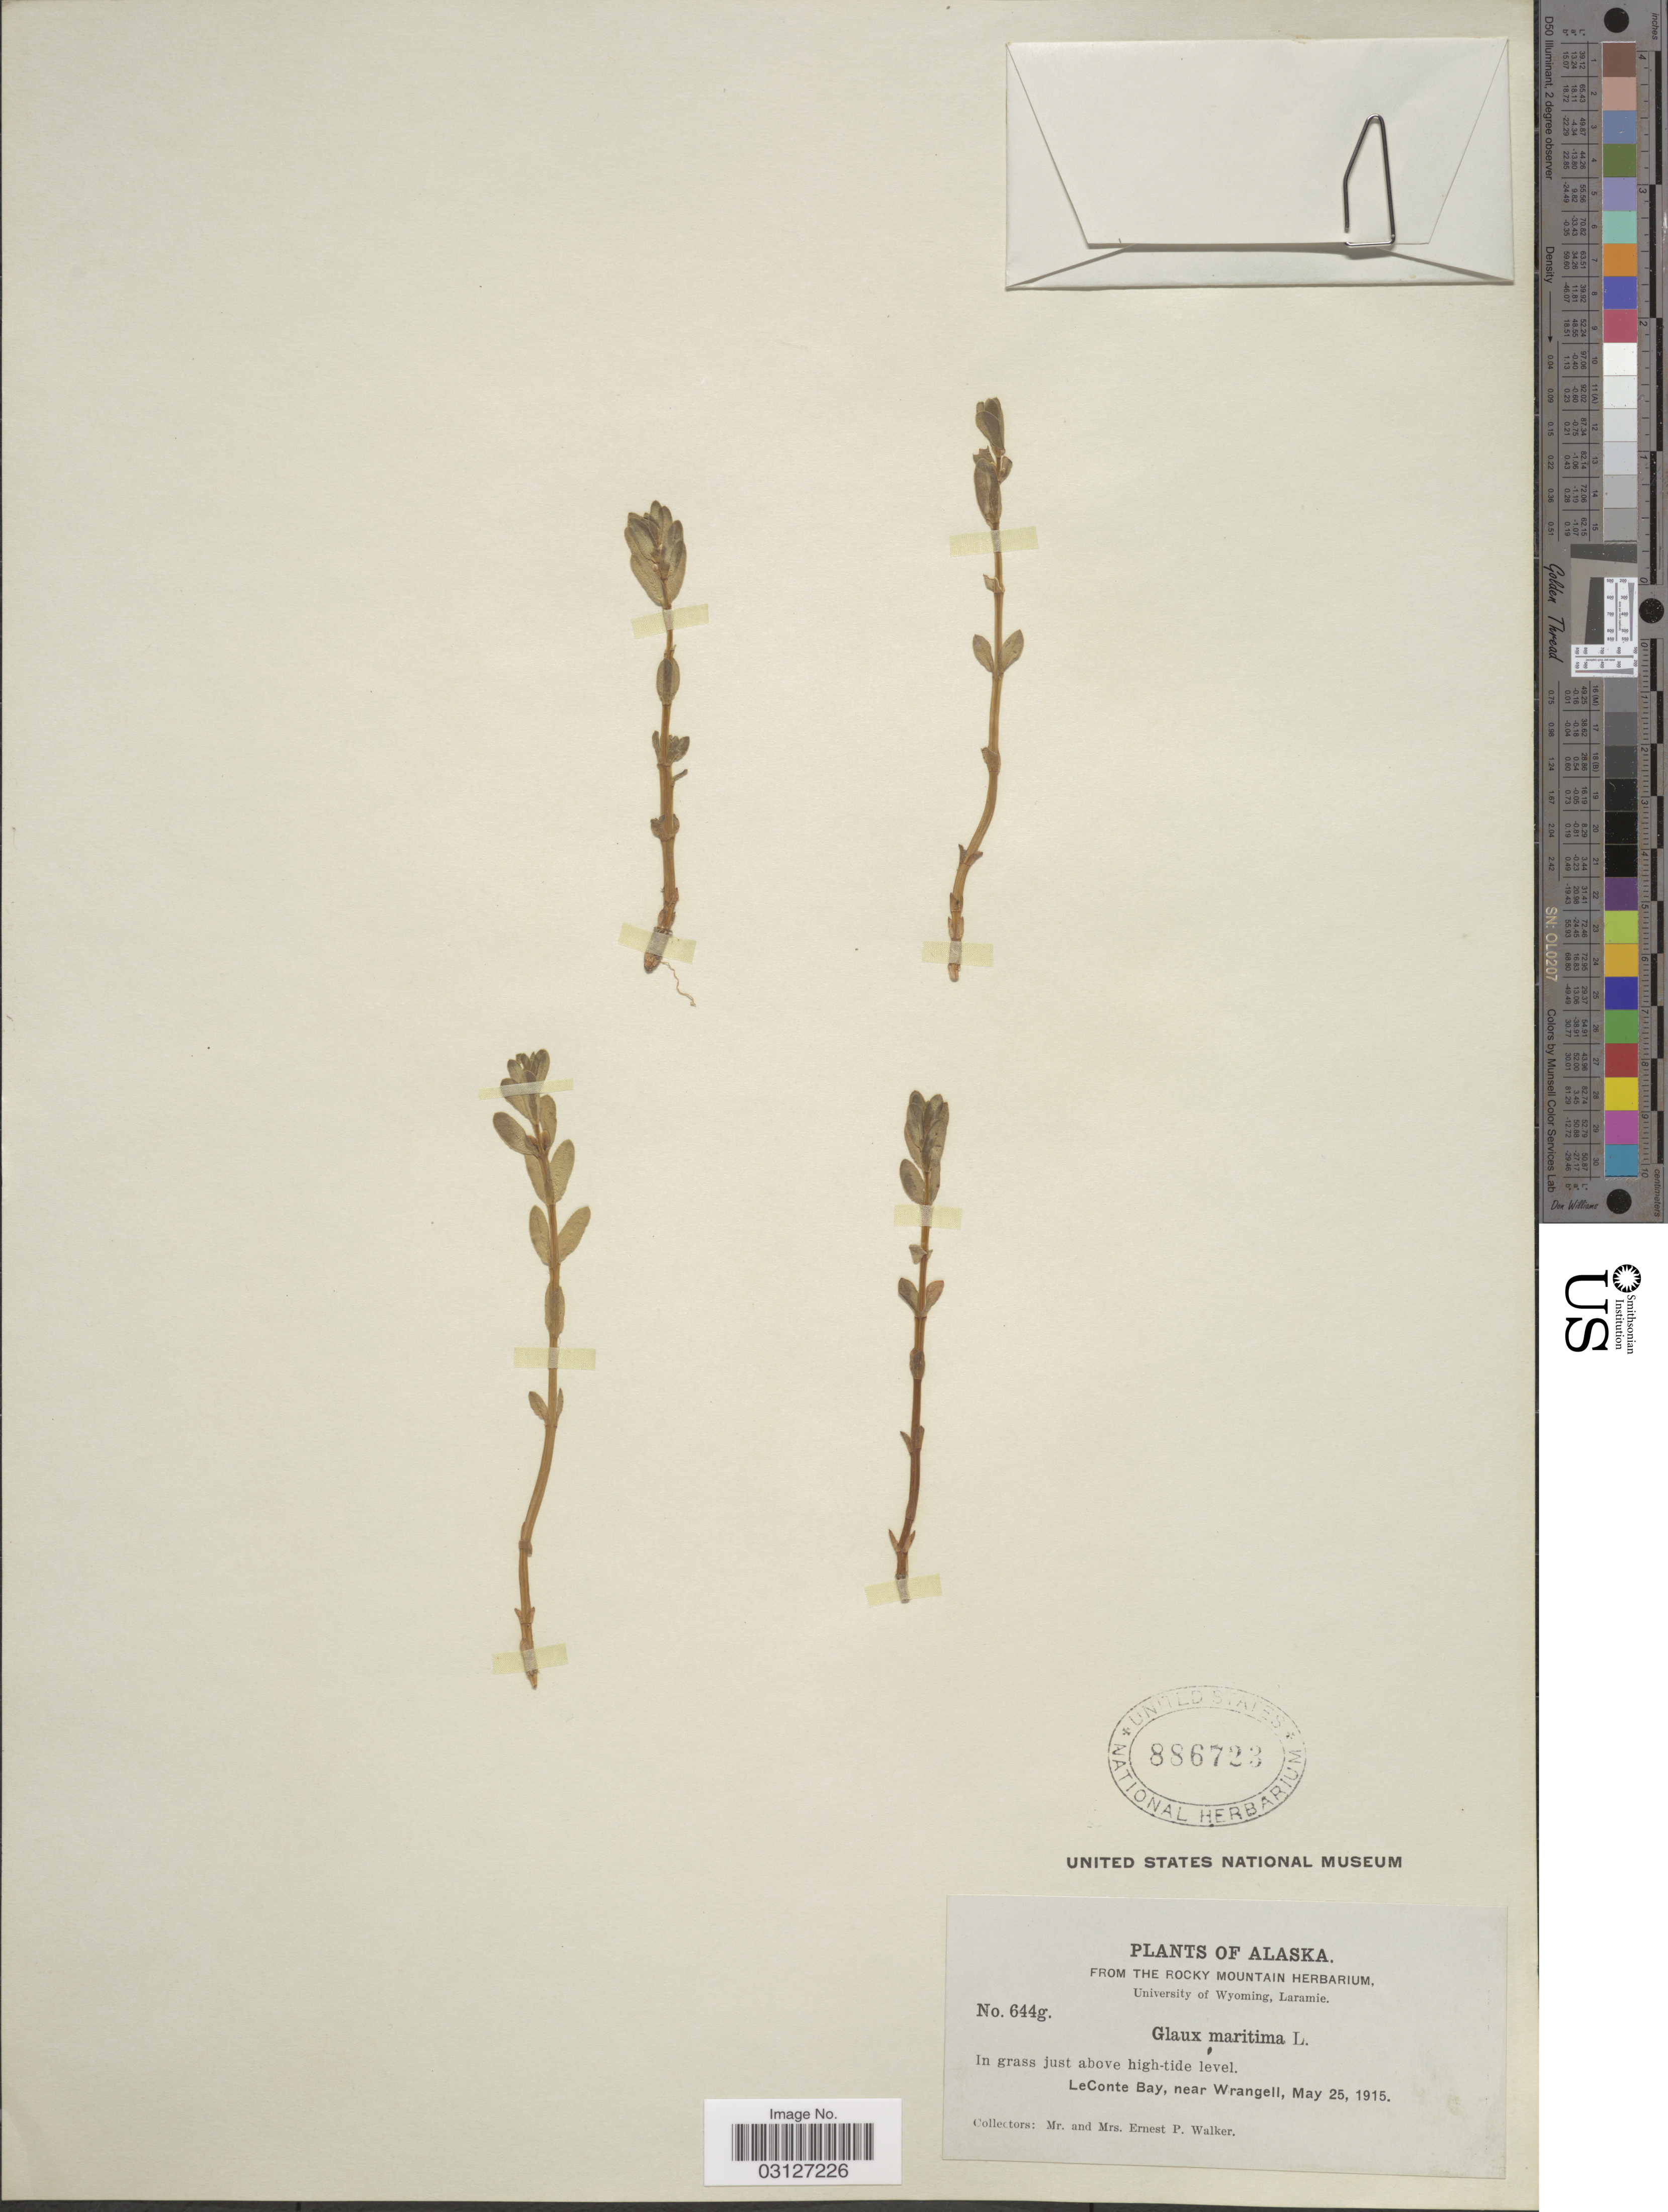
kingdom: Plantae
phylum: Tracheophyta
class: Magnoliopsida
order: Ericales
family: Primulaceae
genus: Glaux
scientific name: Glaux maritima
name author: L.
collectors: E. P. Walker & E. Walker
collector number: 644g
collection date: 1915-05-25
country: United States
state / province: Alaska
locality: LeConte Bay, near Wrangell.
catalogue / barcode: US 886723